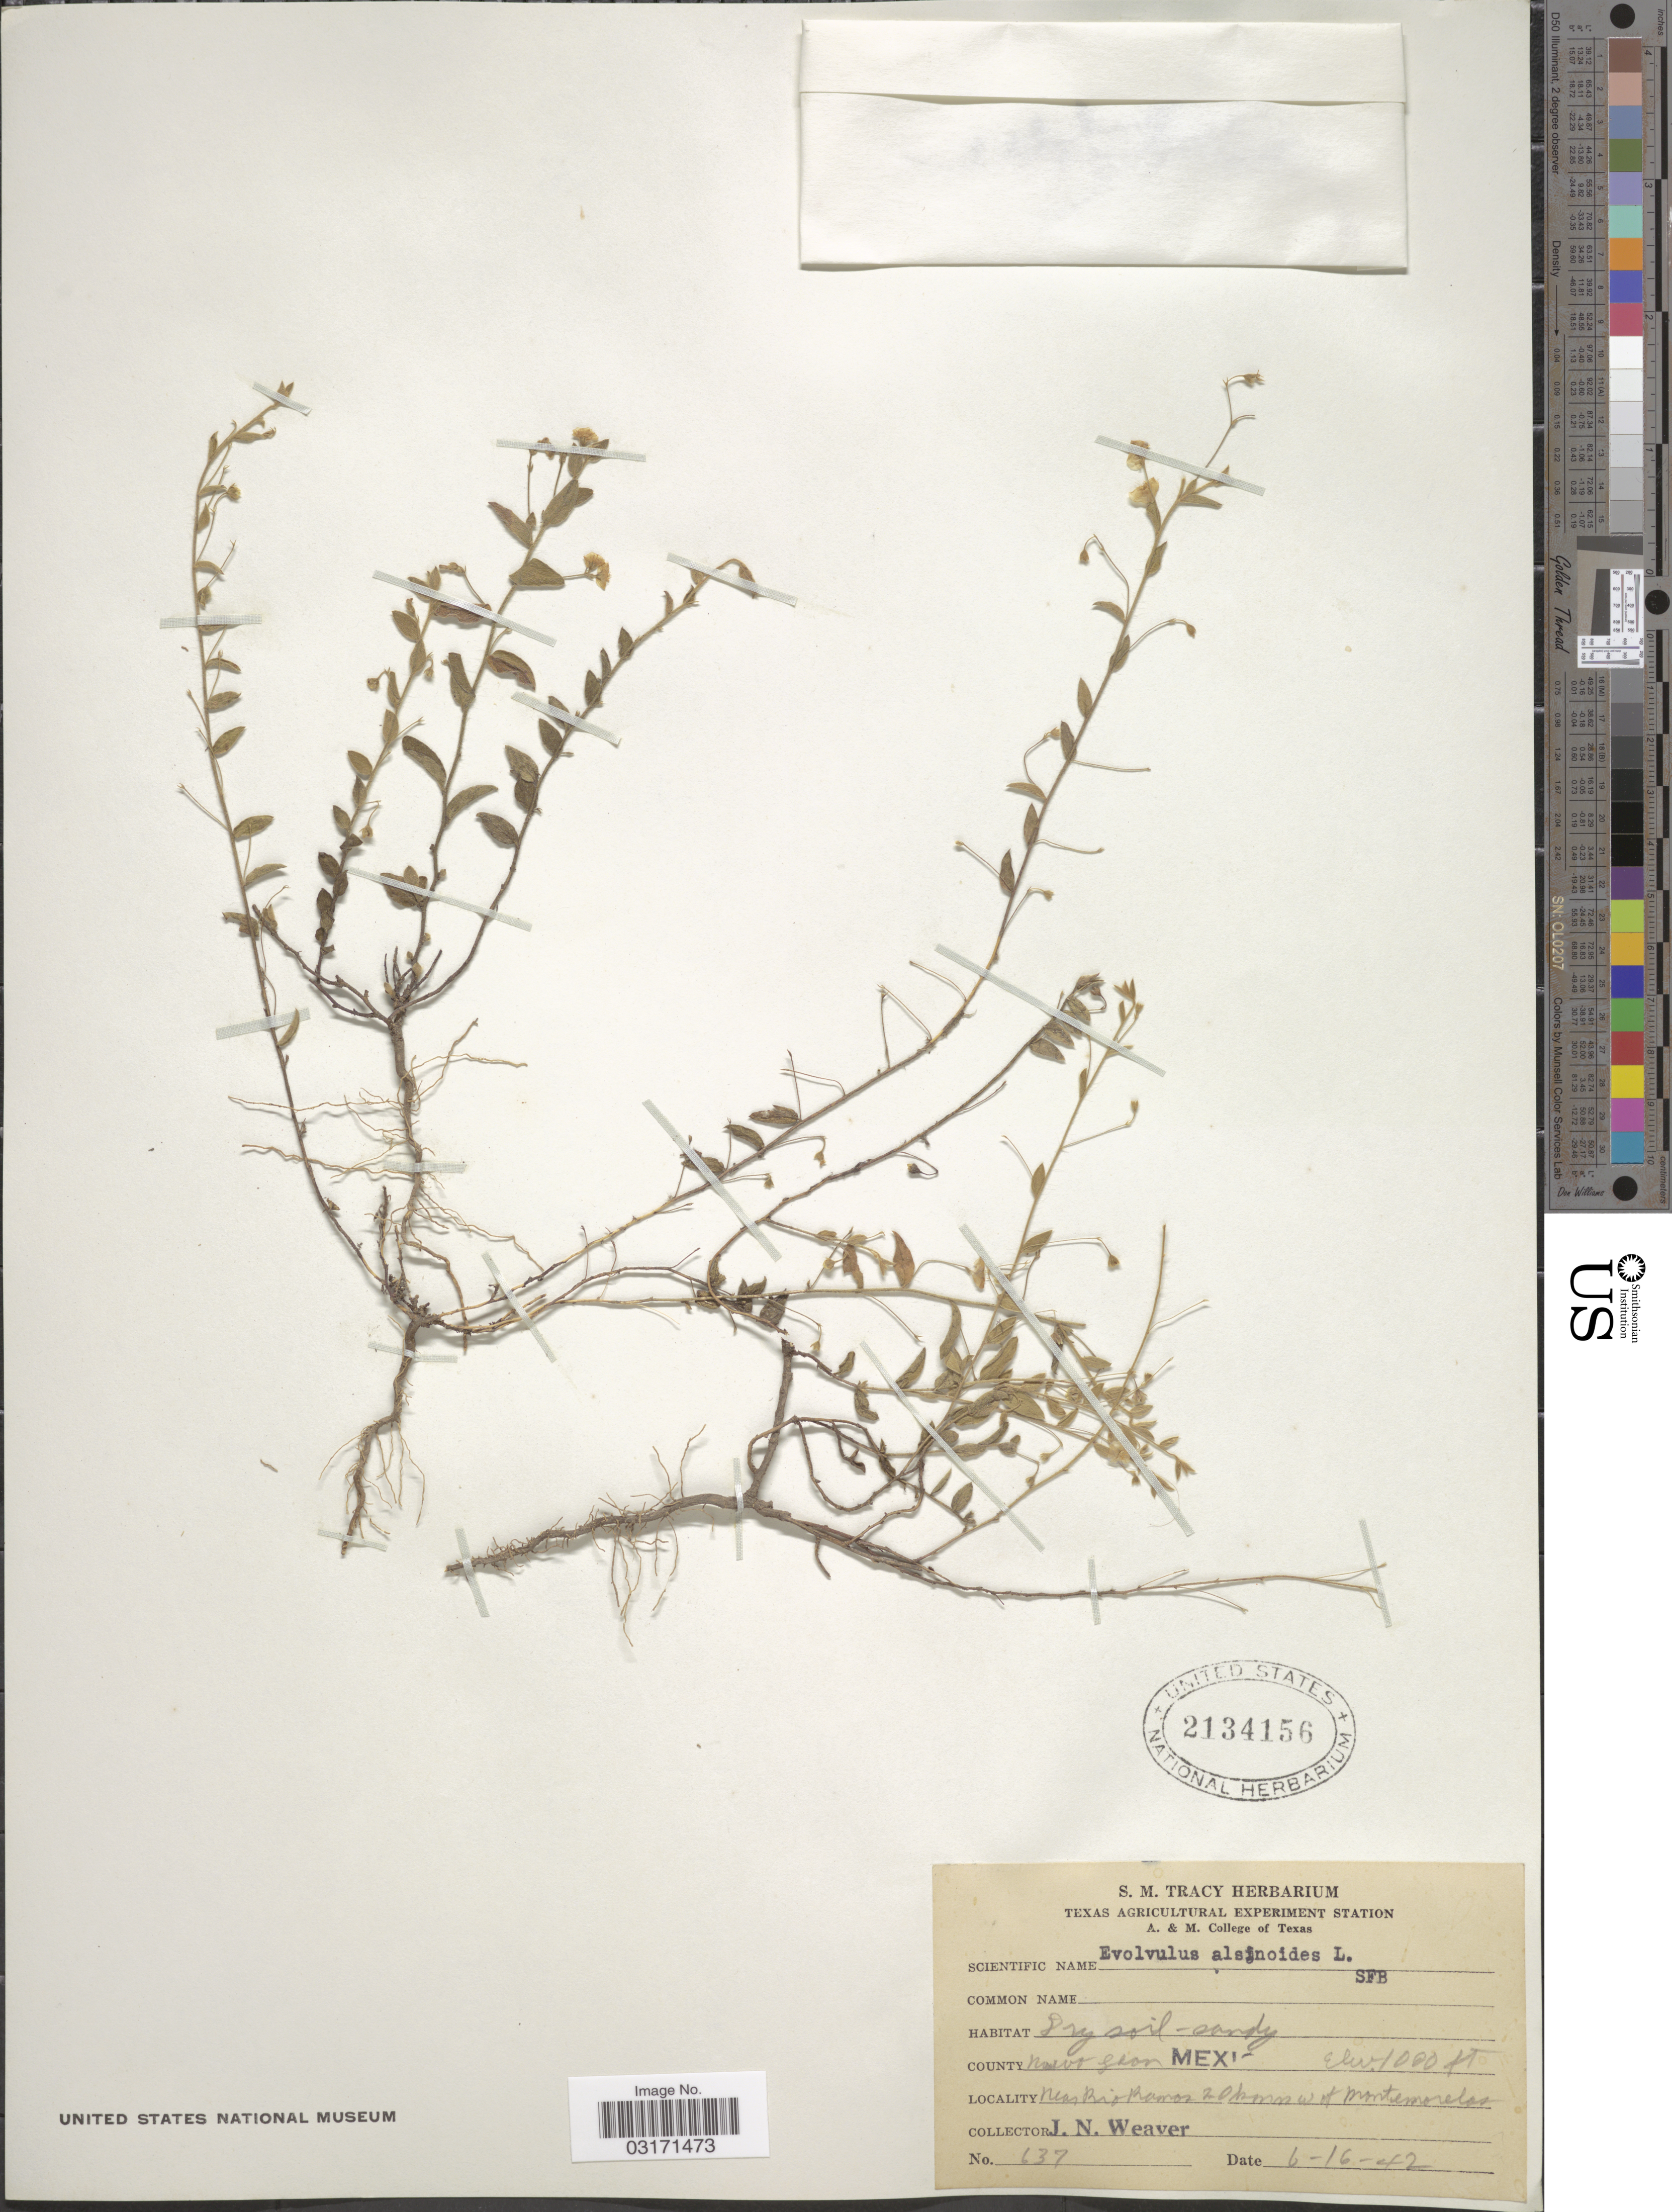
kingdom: Plantae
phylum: Tracheophyta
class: Magnoliopsida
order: Solanales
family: Convolvulaceae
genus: Evolvulus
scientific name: Evolvulus alsinoides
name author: (L.) L.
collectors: J. N. Weaver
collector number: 637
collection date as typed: Transcribed d/m/y: 16/6/42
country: Mexico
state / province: Nuevo León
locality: Near Rio Ramos 20 km n.w. of Montemorelos.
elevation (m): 305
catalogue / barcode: US 2134156